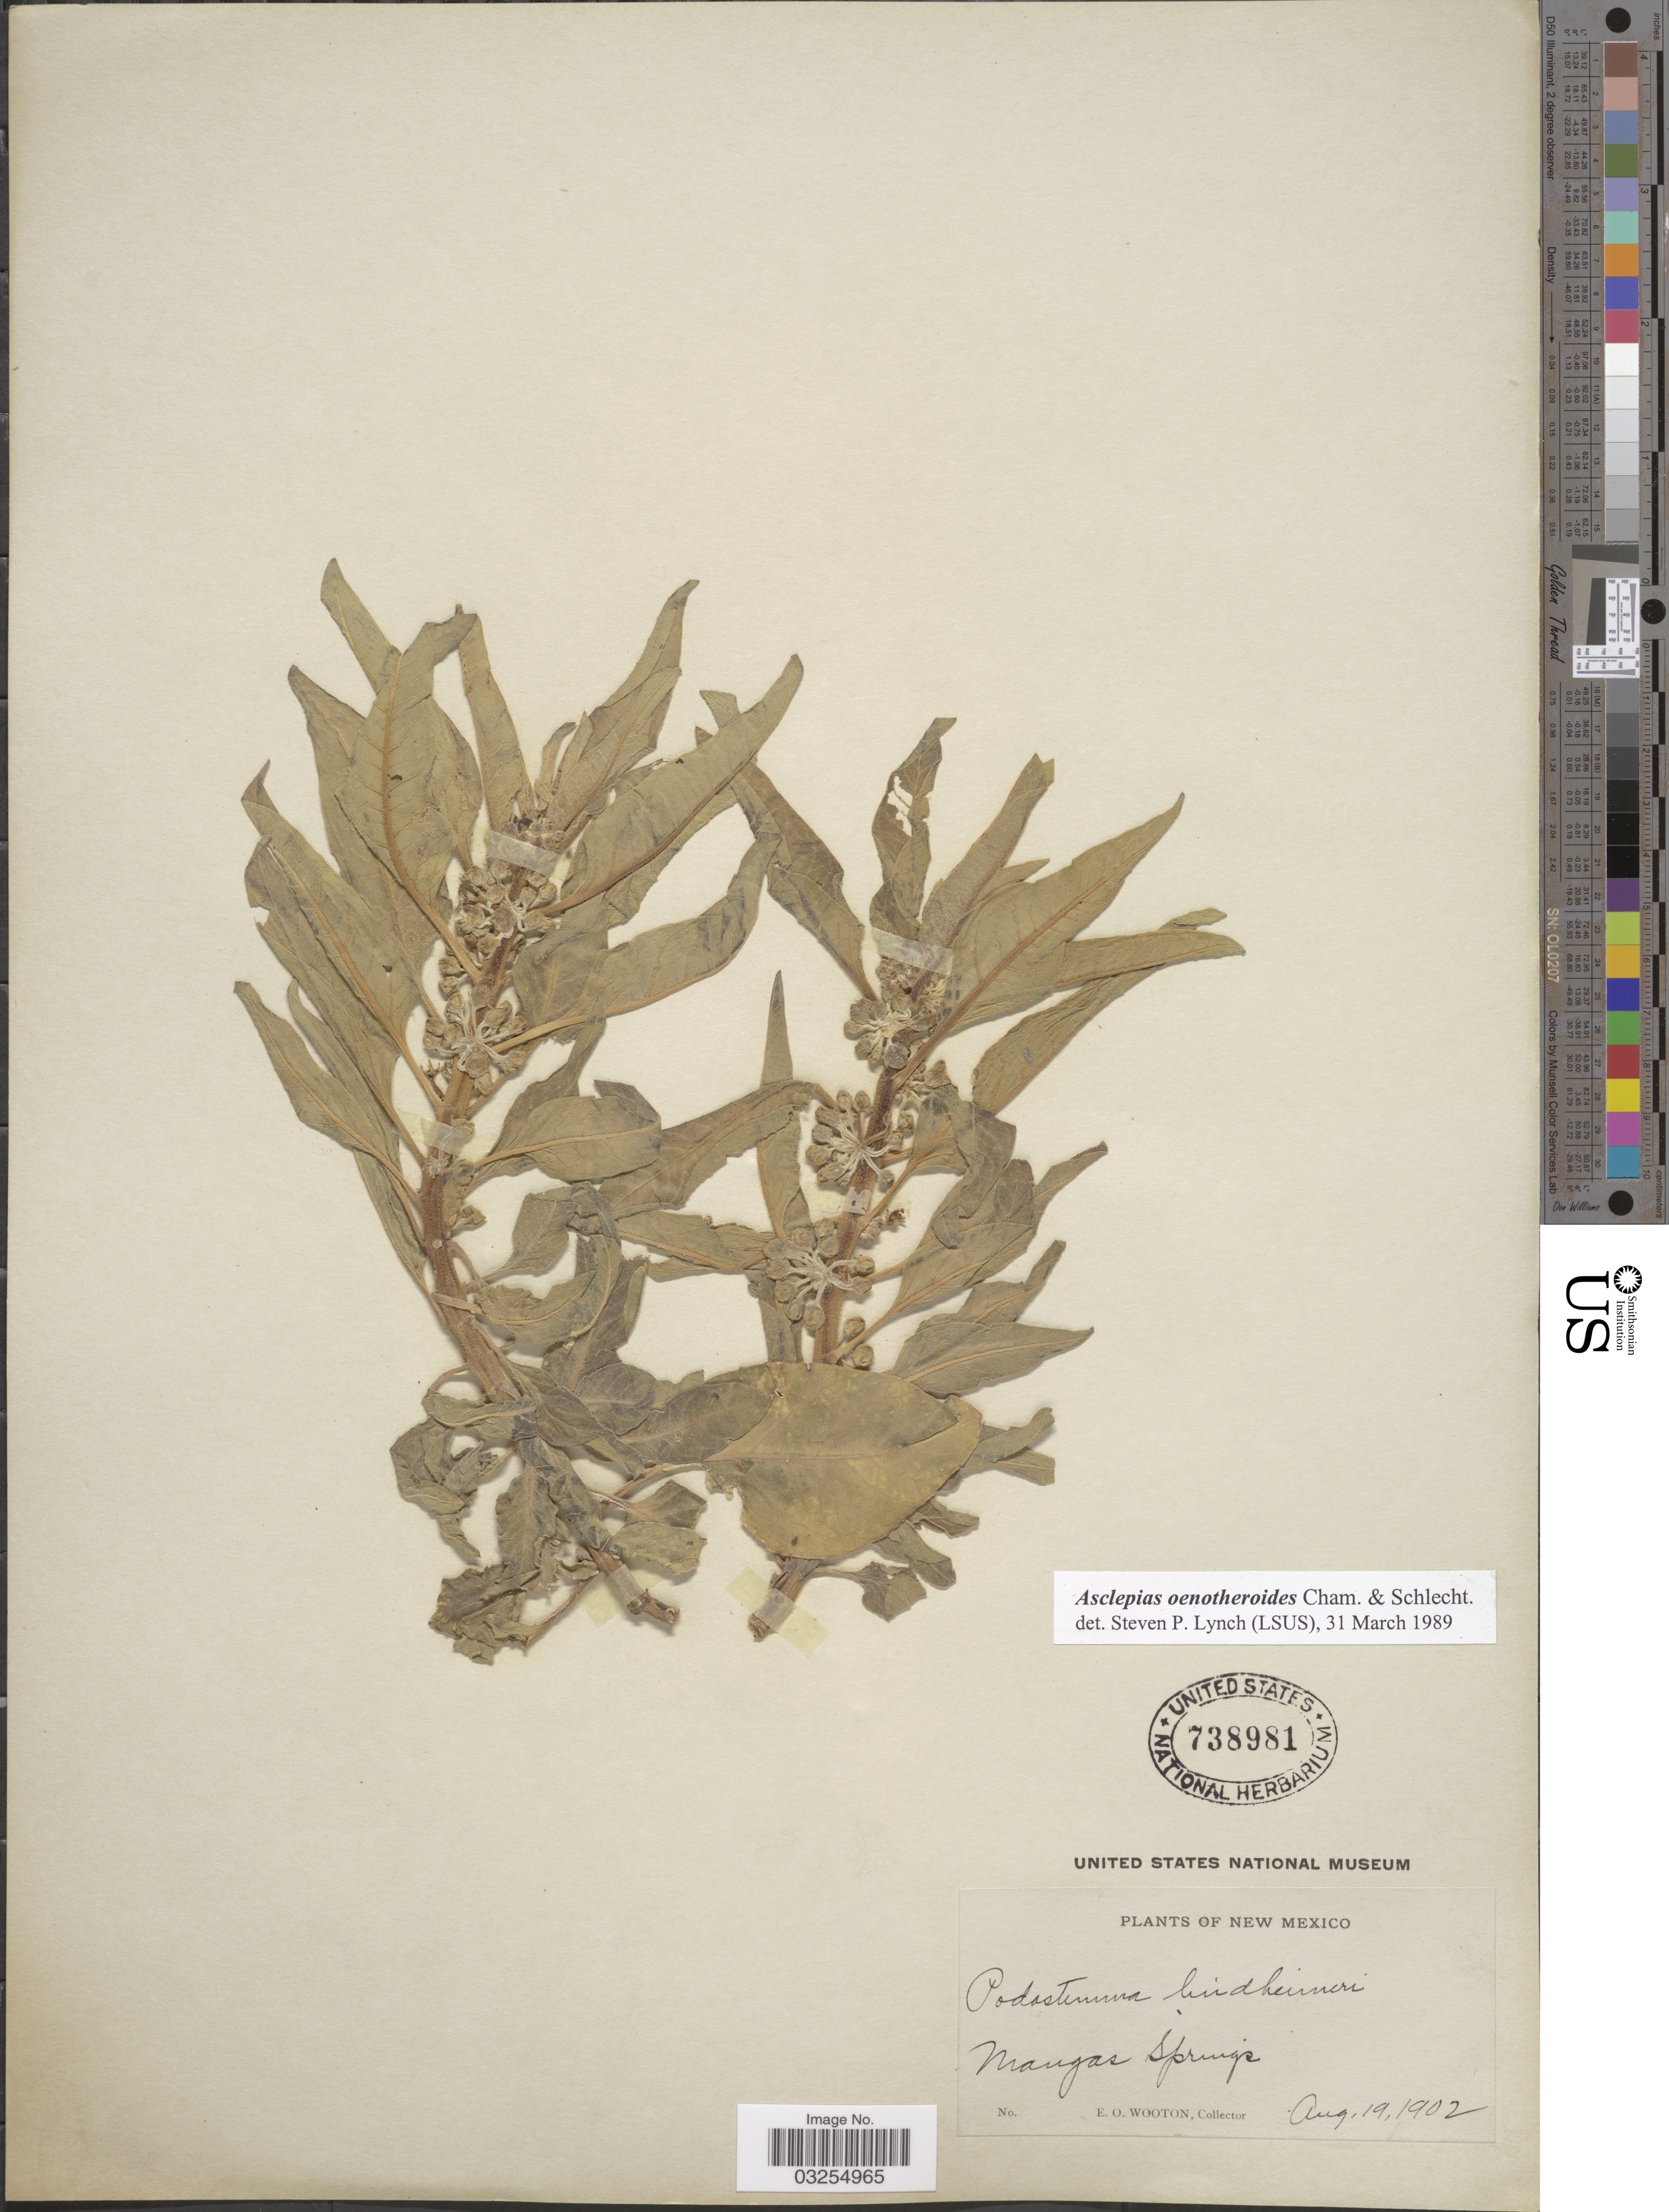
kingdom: Plantae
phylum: Tracheophyta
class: Magnoliopsida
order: Gentianales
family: Apocynaceae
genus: Asclepias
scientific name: Asclepias oenotheroides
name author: Schltdl. & Cham.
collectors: E. O. Wooton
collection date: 1902-08-19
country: United States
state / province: New Mexico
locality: Mangas Springs.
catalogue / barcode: US 738981